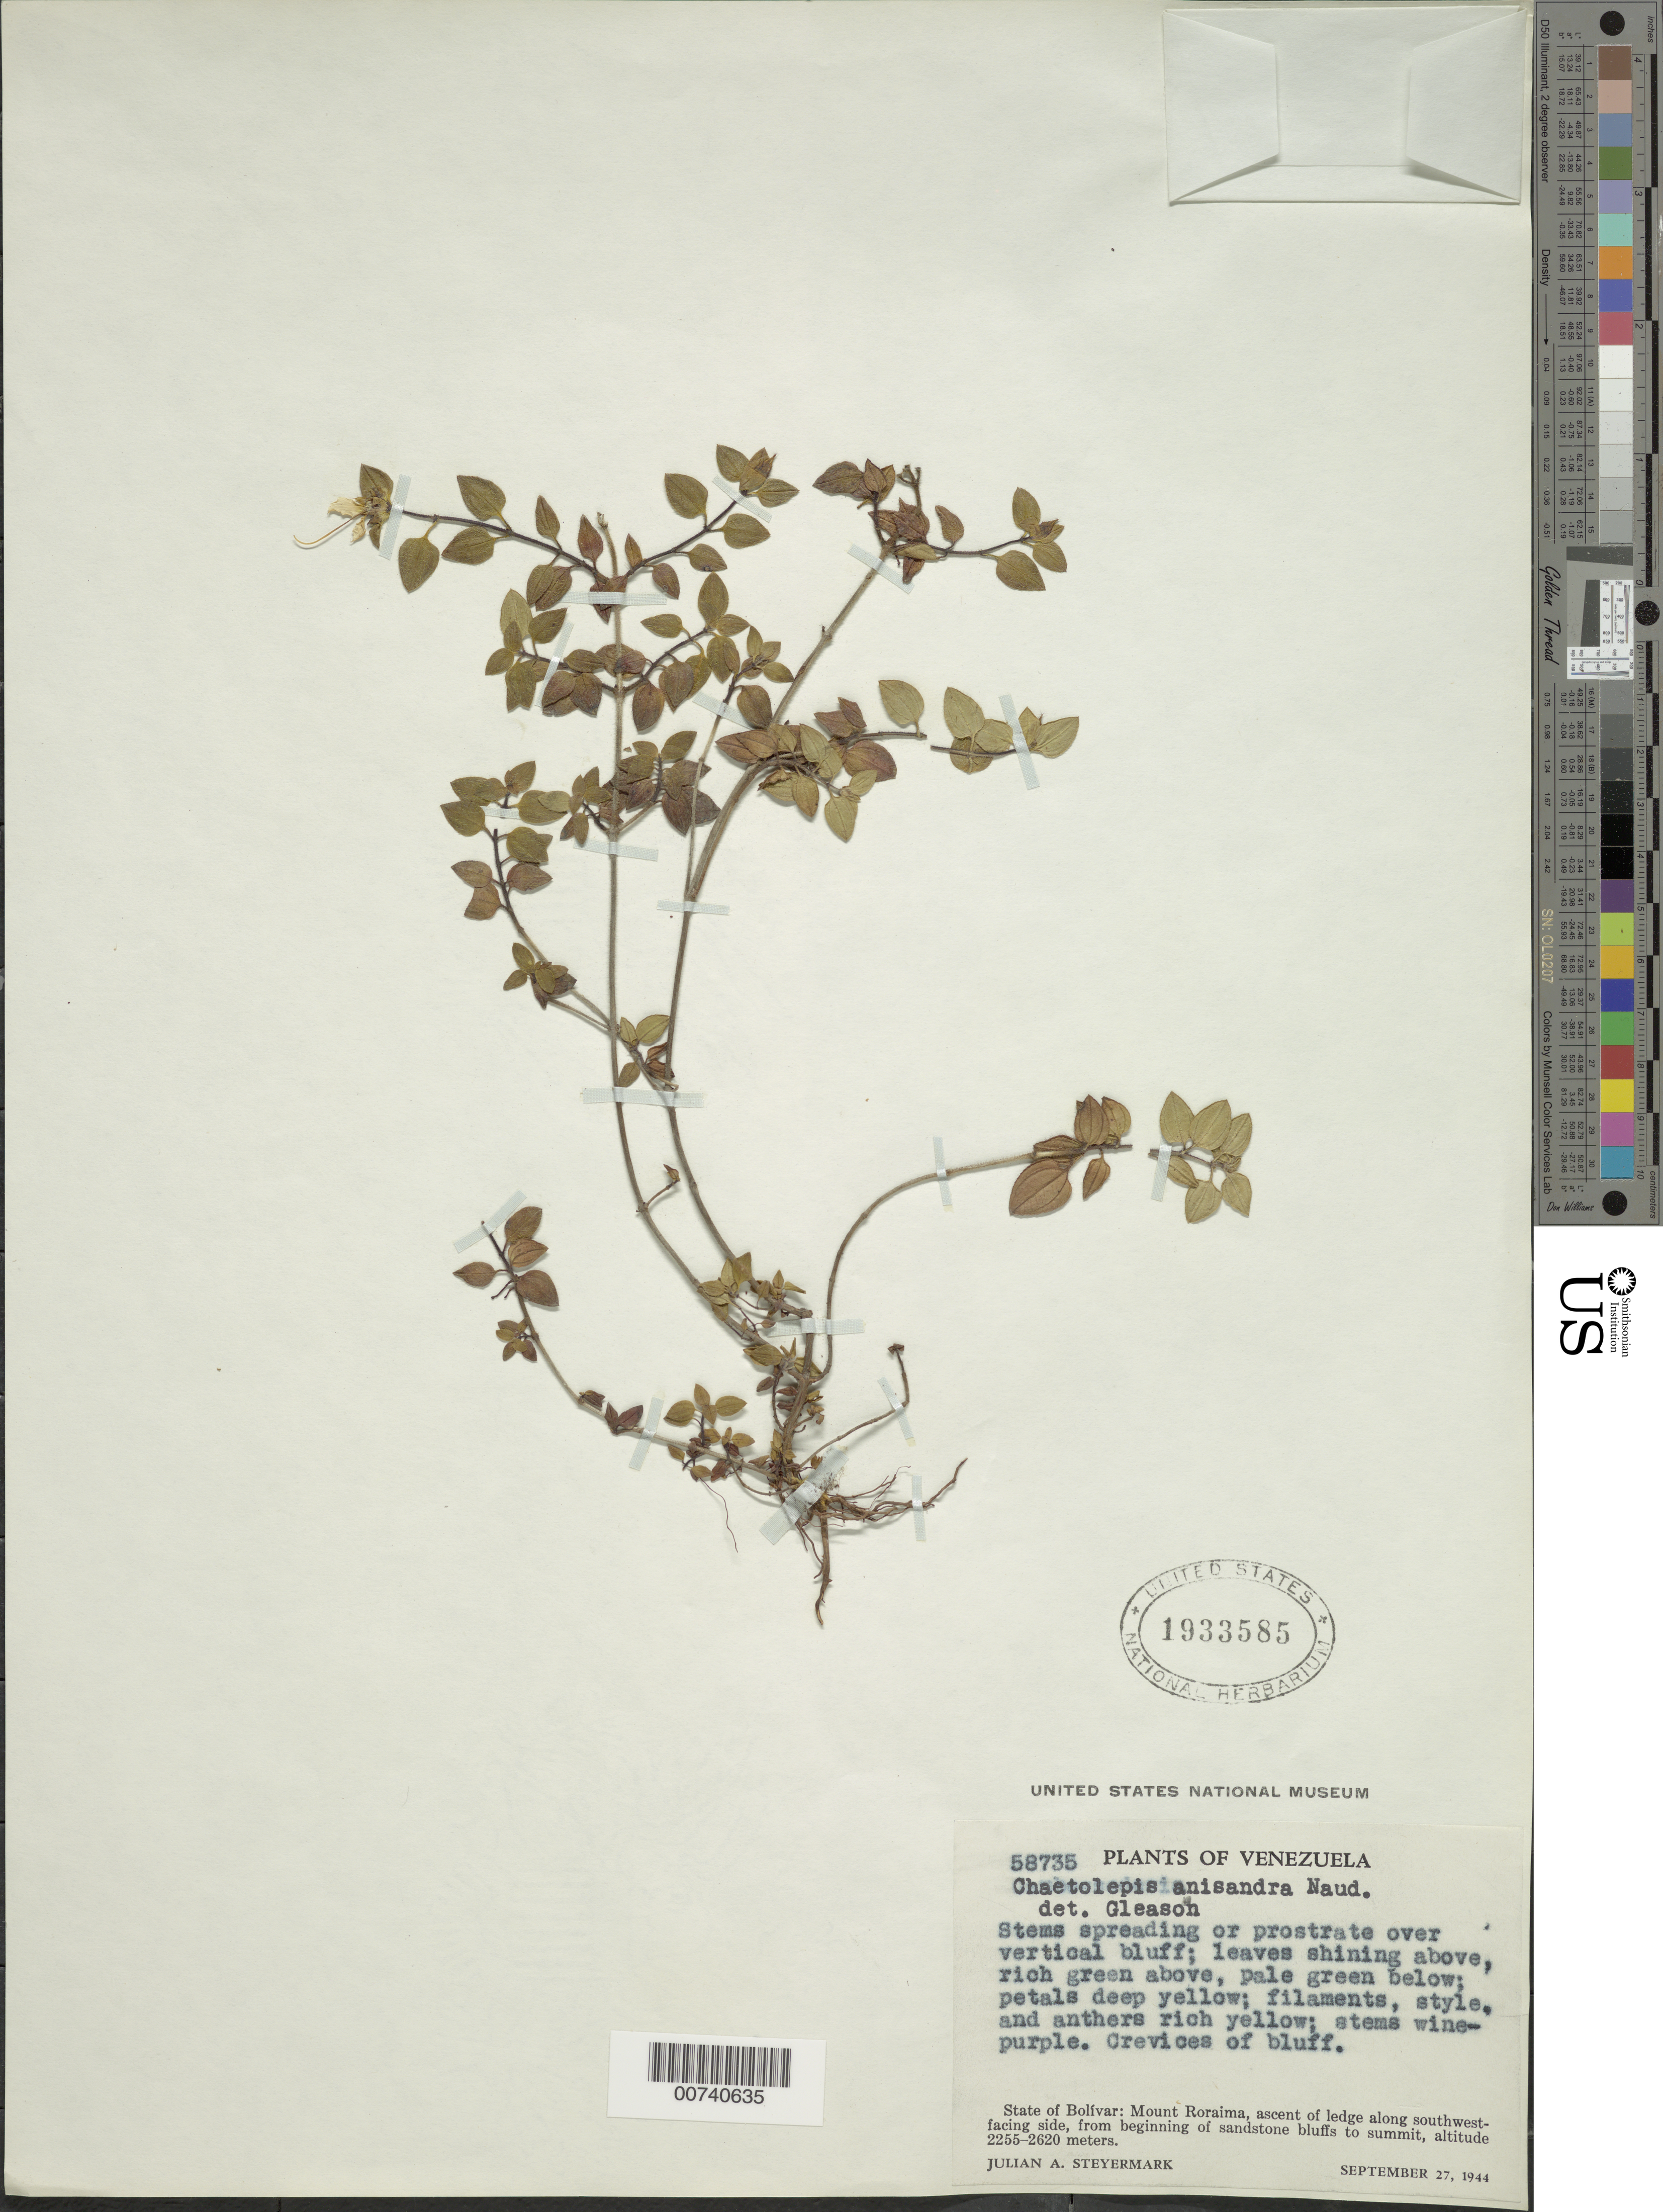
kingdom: Plantae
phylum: Tracheophyta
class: Magnoliopsida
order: Myrtales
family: Melastomataceae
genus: Chaetolepis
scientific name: Chaetolepis anisandra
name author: Naudin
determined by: Gleason, H. A.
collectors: J. Steyermark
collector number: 58735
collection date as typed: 27-Sep-44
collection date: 1944-09-27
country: Venezuela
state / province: Bolívar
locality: Mt. Roraima, just below summit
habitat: SW facing sandstone ledge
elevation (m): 2560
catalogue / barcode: US 1933585